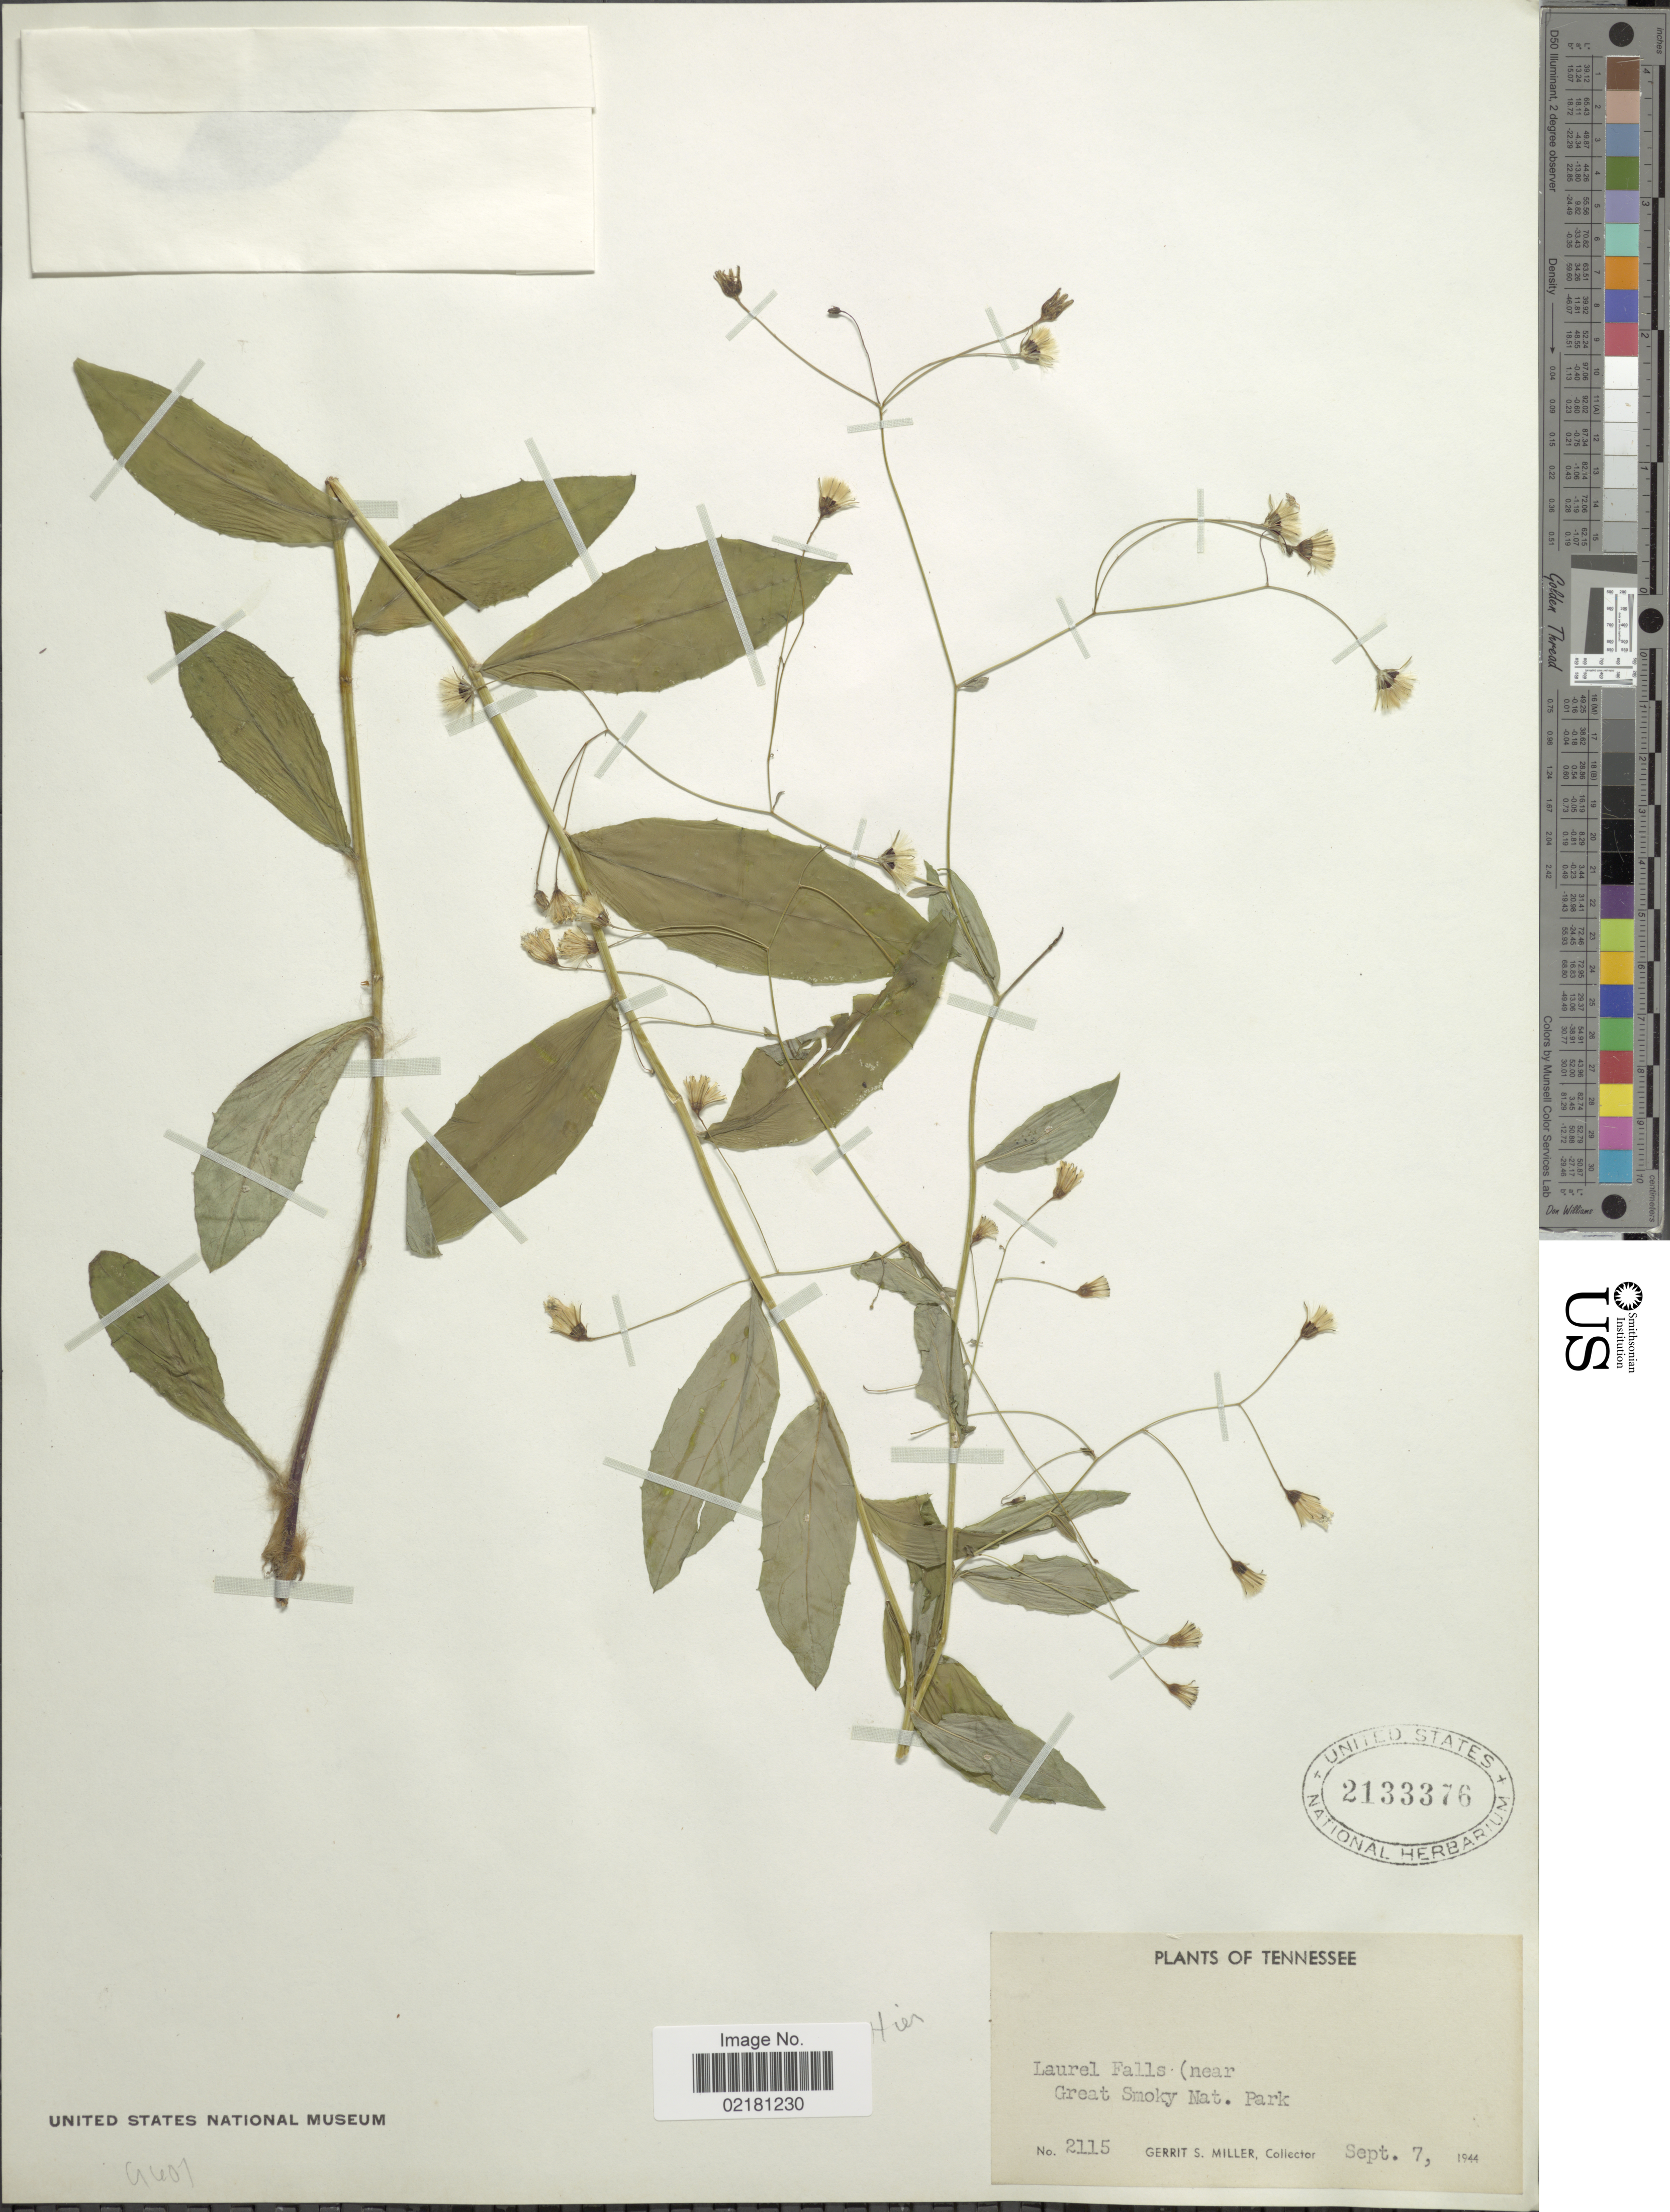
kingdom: Plantae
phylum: Tracheophyta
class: Magnoliopsida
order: Asterales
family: Asteraceae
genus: Hieracium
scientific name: Hieracium repandulare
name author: Druce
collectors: G. S. Miller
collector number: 2115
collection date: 1944-09-07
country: United States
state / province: Tennessee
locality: Laurel Falls (near Great Smoky Nat. Park.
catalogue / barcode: US 2133376